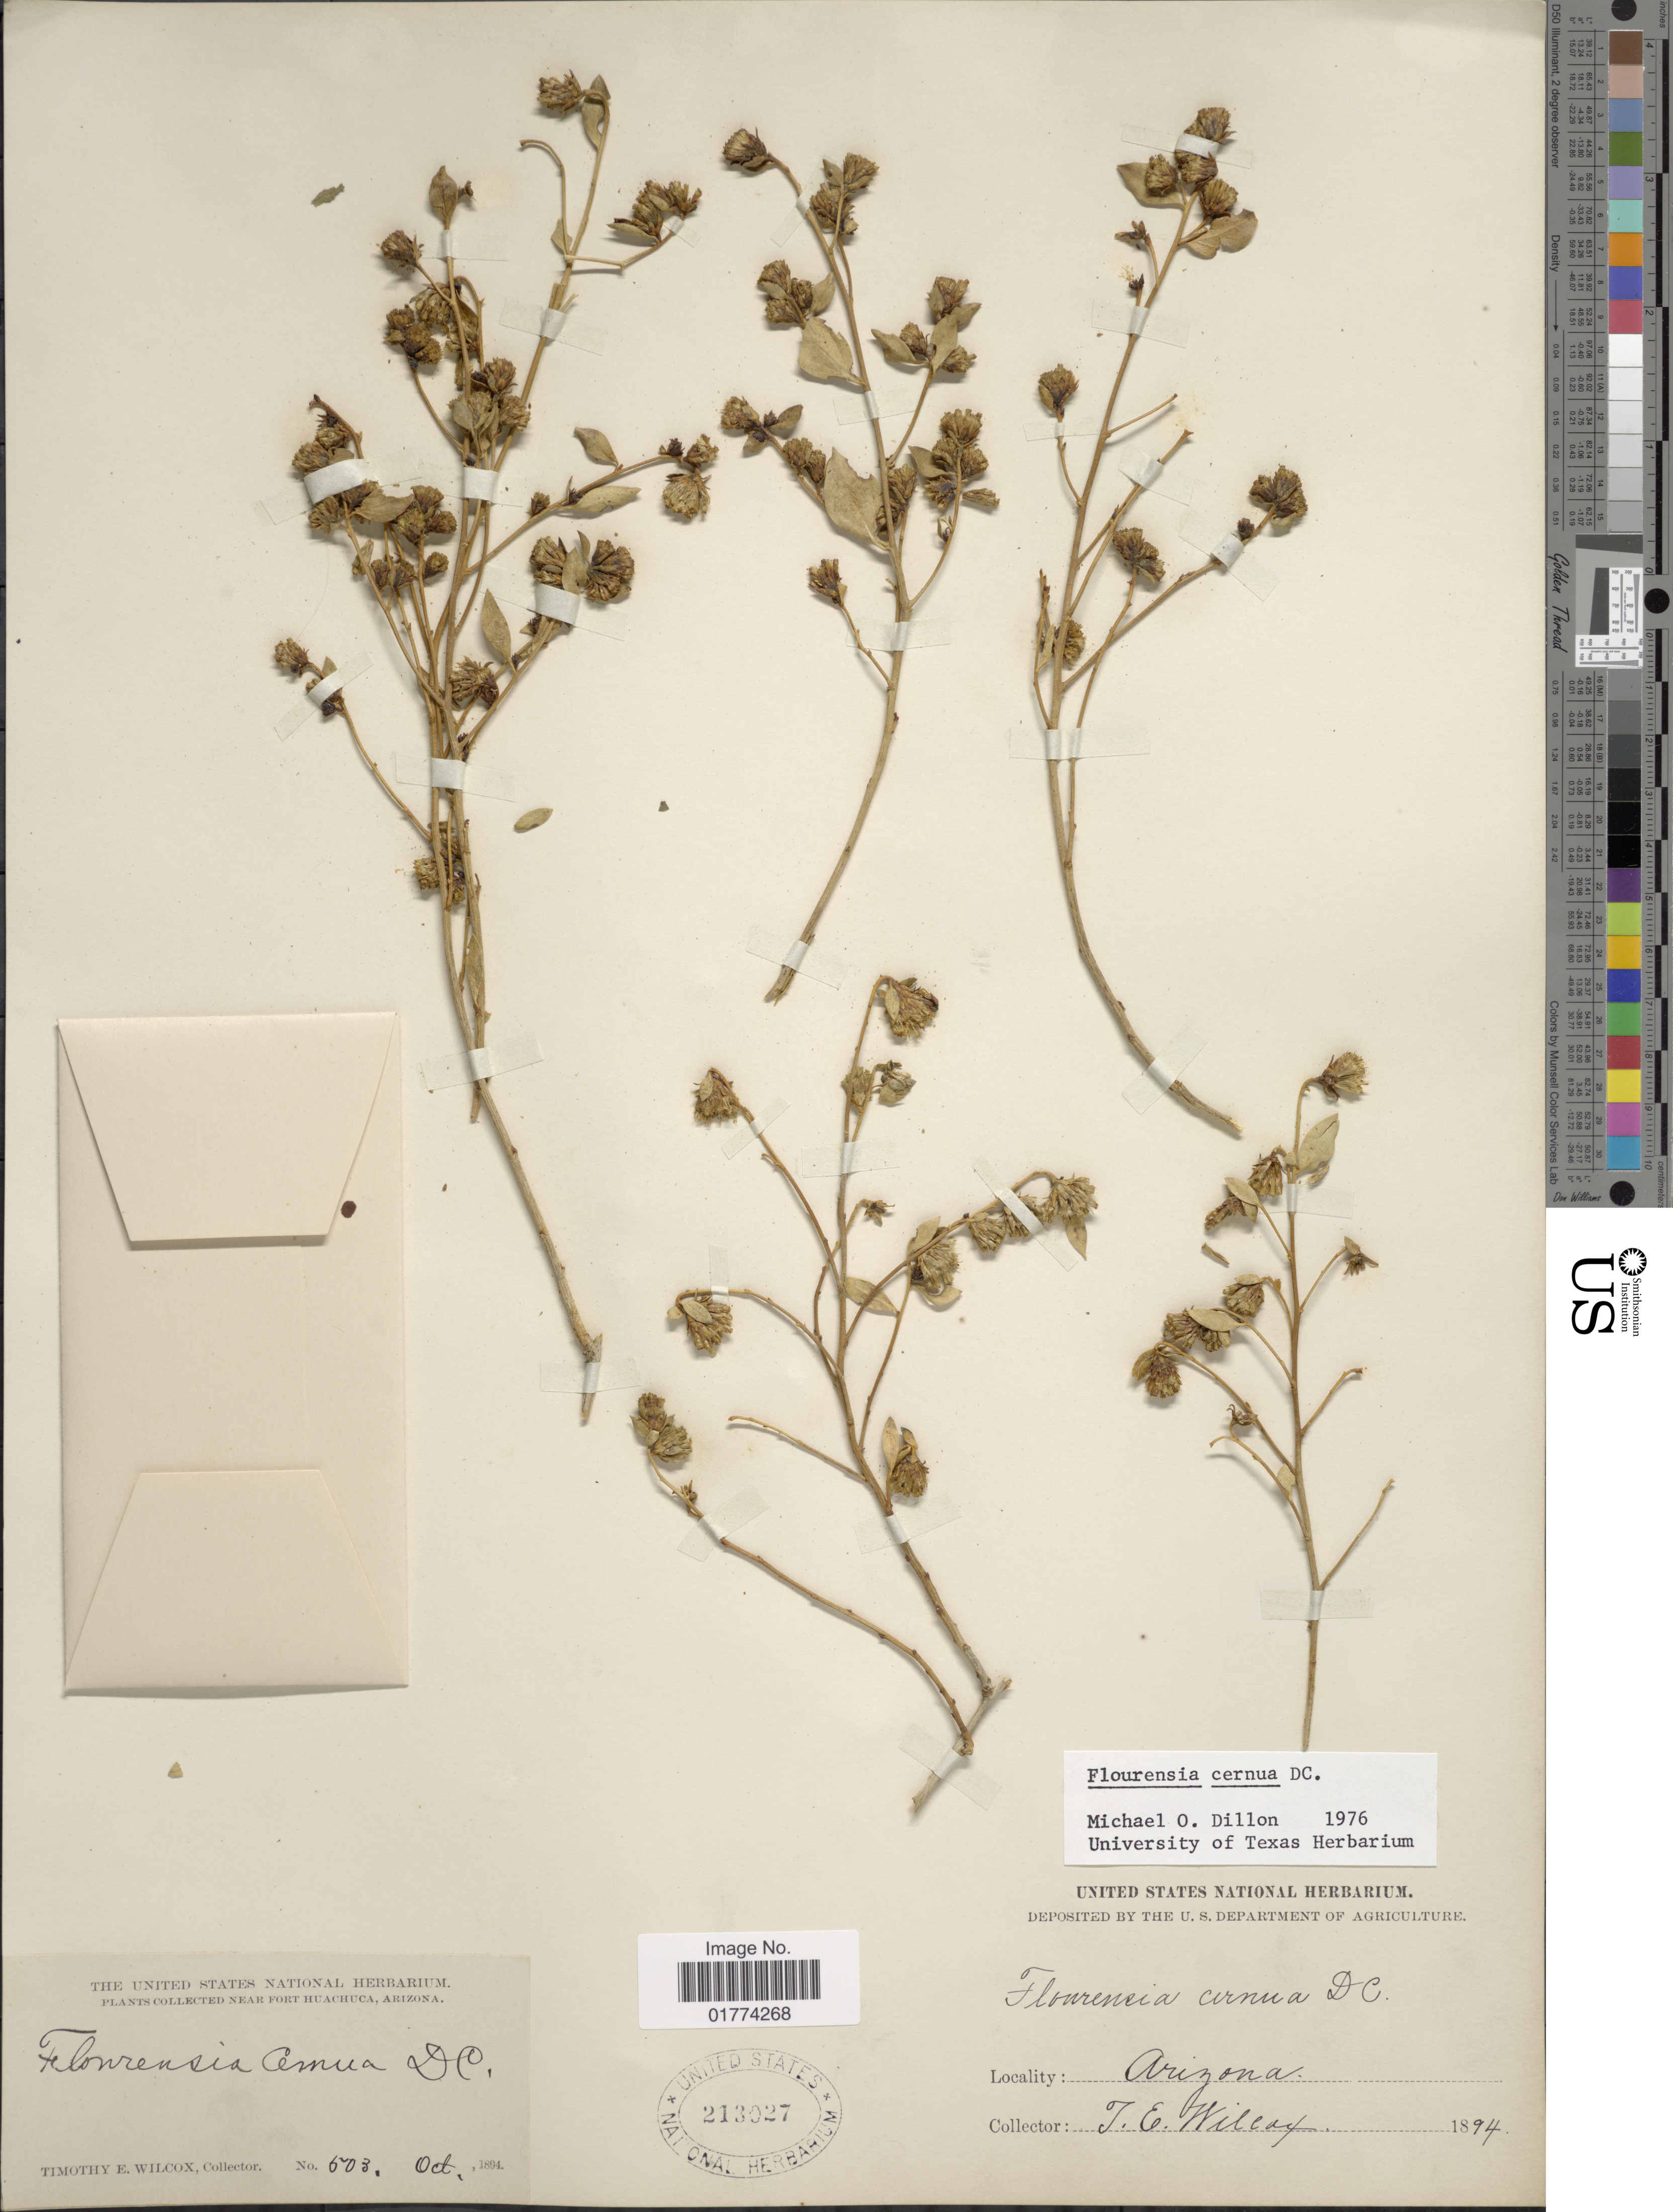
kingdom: Plantae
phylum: Tracheophyta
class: Magnoliopsida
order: Asterales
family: Asteraceae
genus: Flourensia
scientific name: Flourensia cernua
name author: DC.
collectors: T. E. Wilcox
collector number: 603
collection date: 1894-10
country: United States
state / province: Arizona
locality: Near Port Huachuca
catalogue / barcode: US 213027